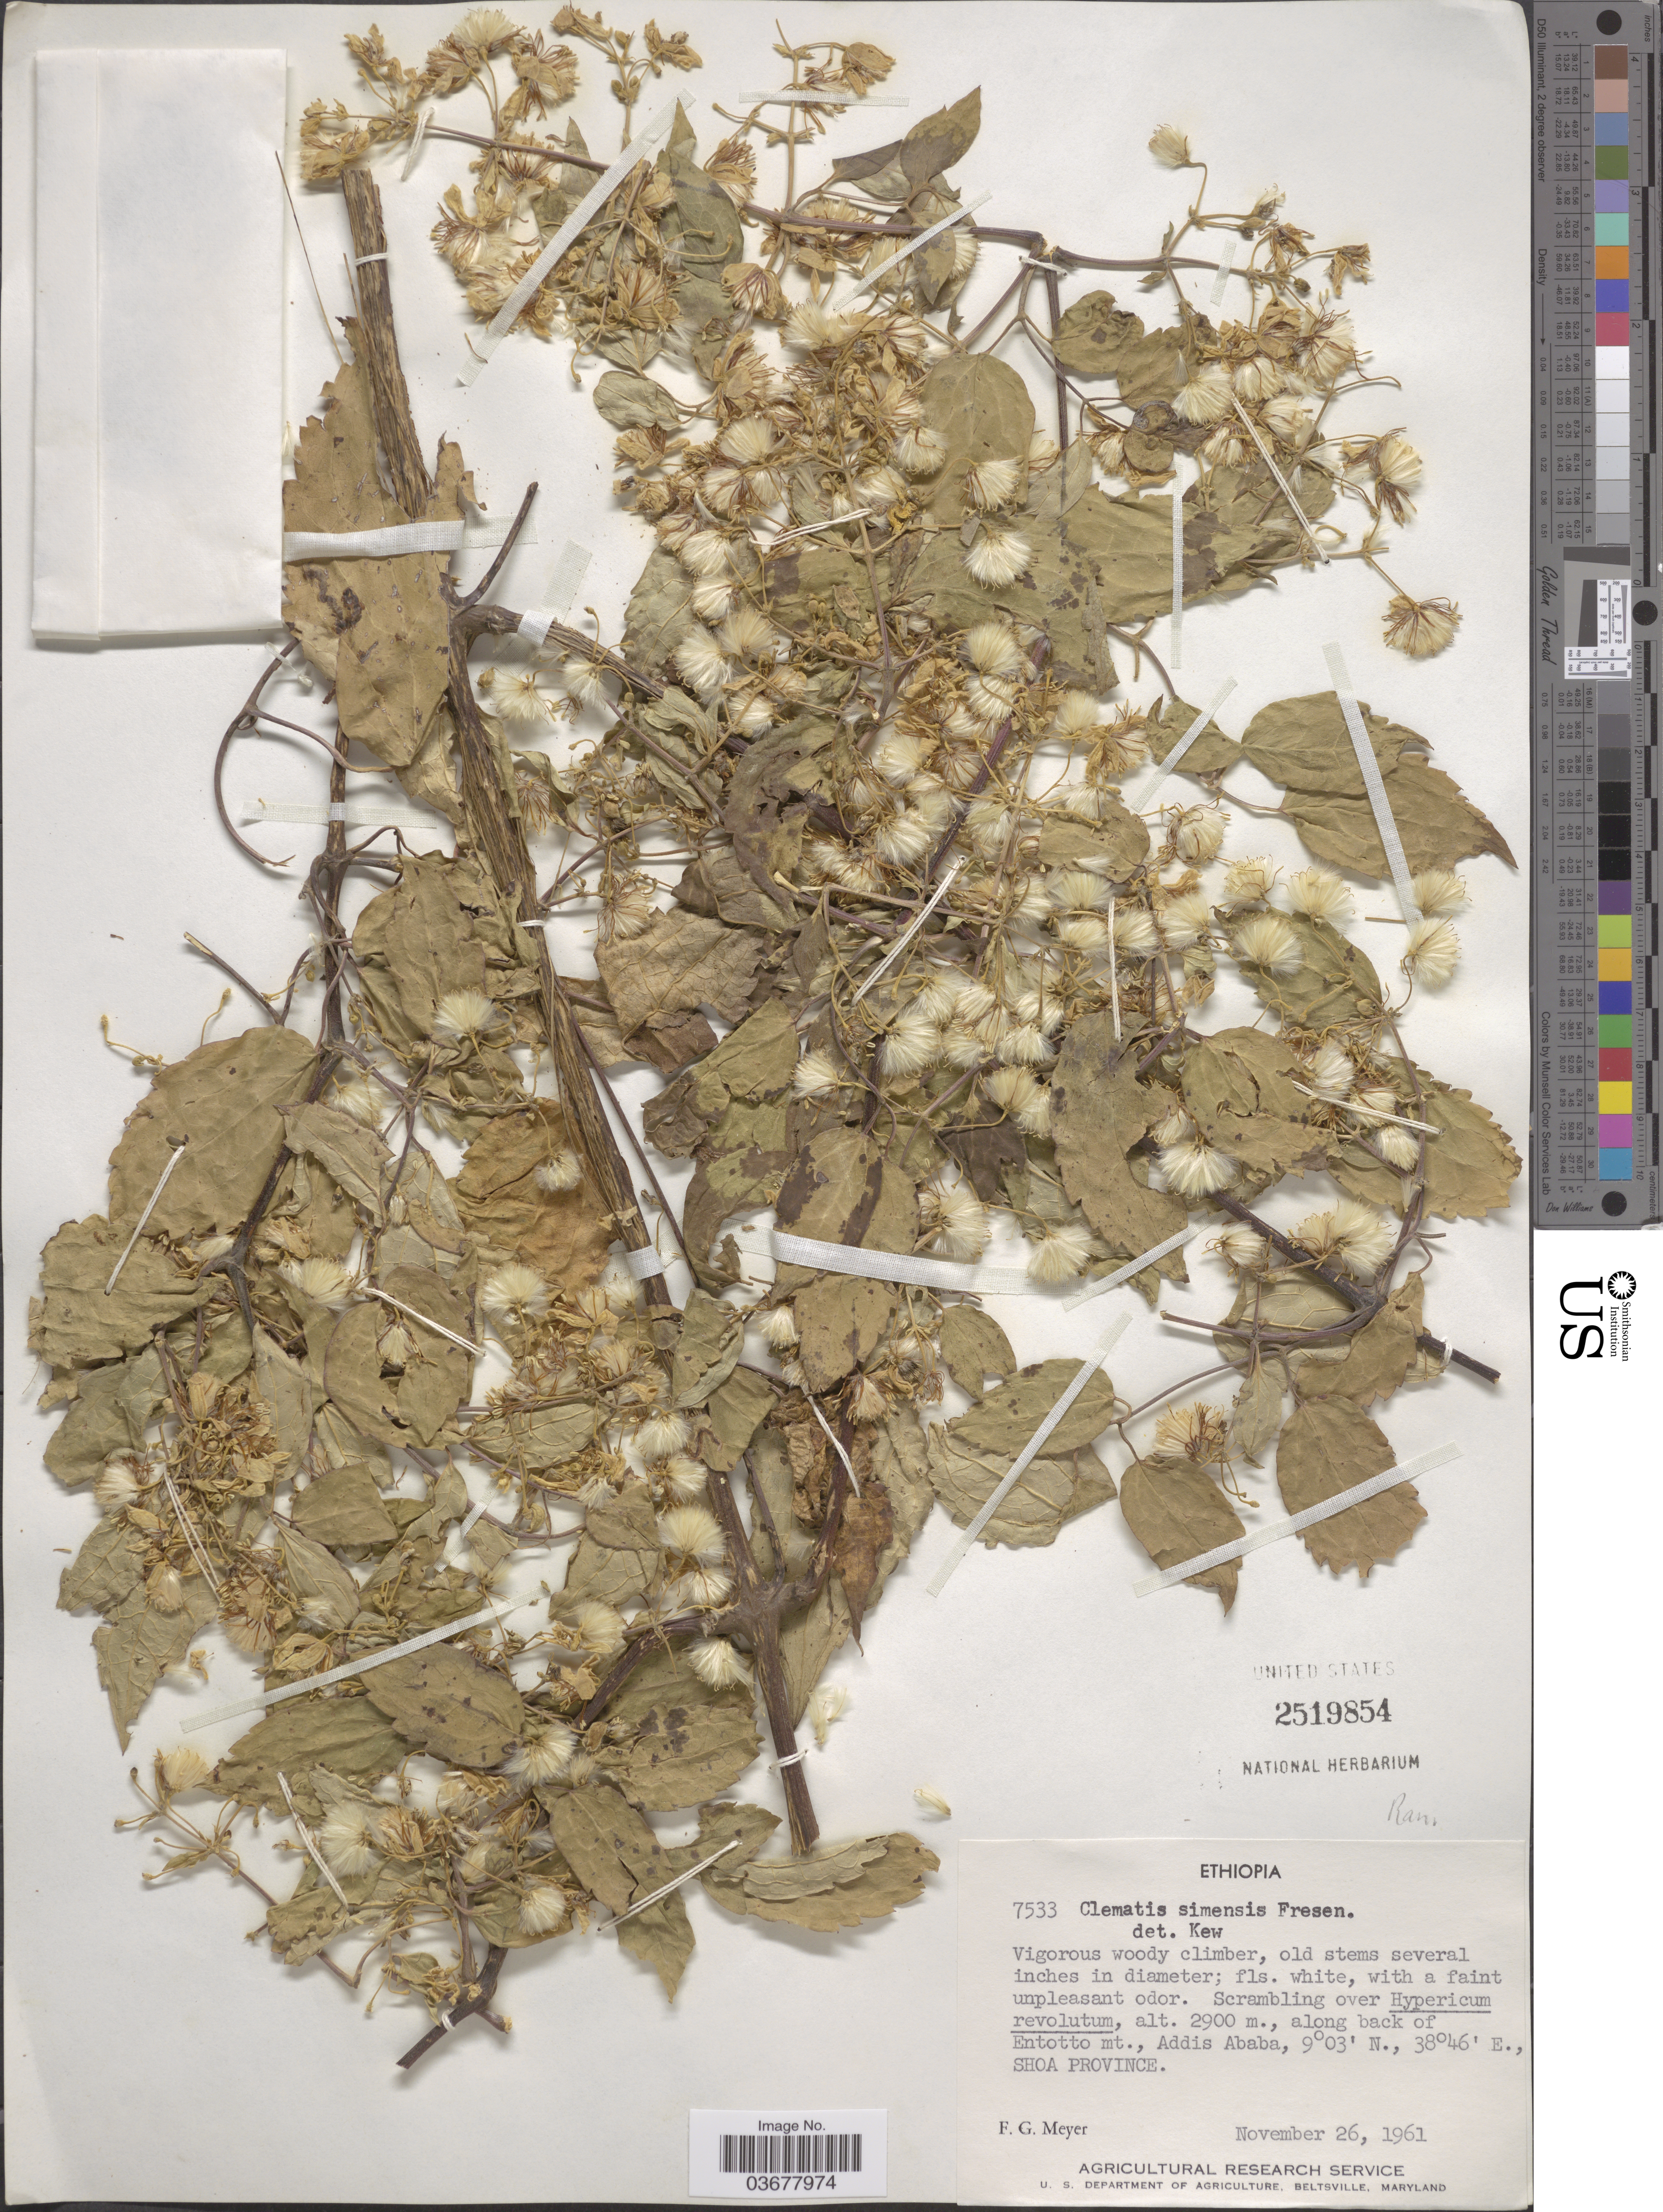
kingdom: Plantae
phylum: Tracheophyta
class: Magnoliopsida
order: Ranunculales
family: Ranunculaceae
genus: Clematis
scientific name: Clematis simensis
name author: Fresen.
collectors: F. G. Meyer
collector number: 7533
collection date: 1961-11-26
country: Ethiopia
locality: Along back of Entotto mt., Addis Ababa. Shoa Province.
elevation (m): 2900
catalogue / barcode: US 2519854